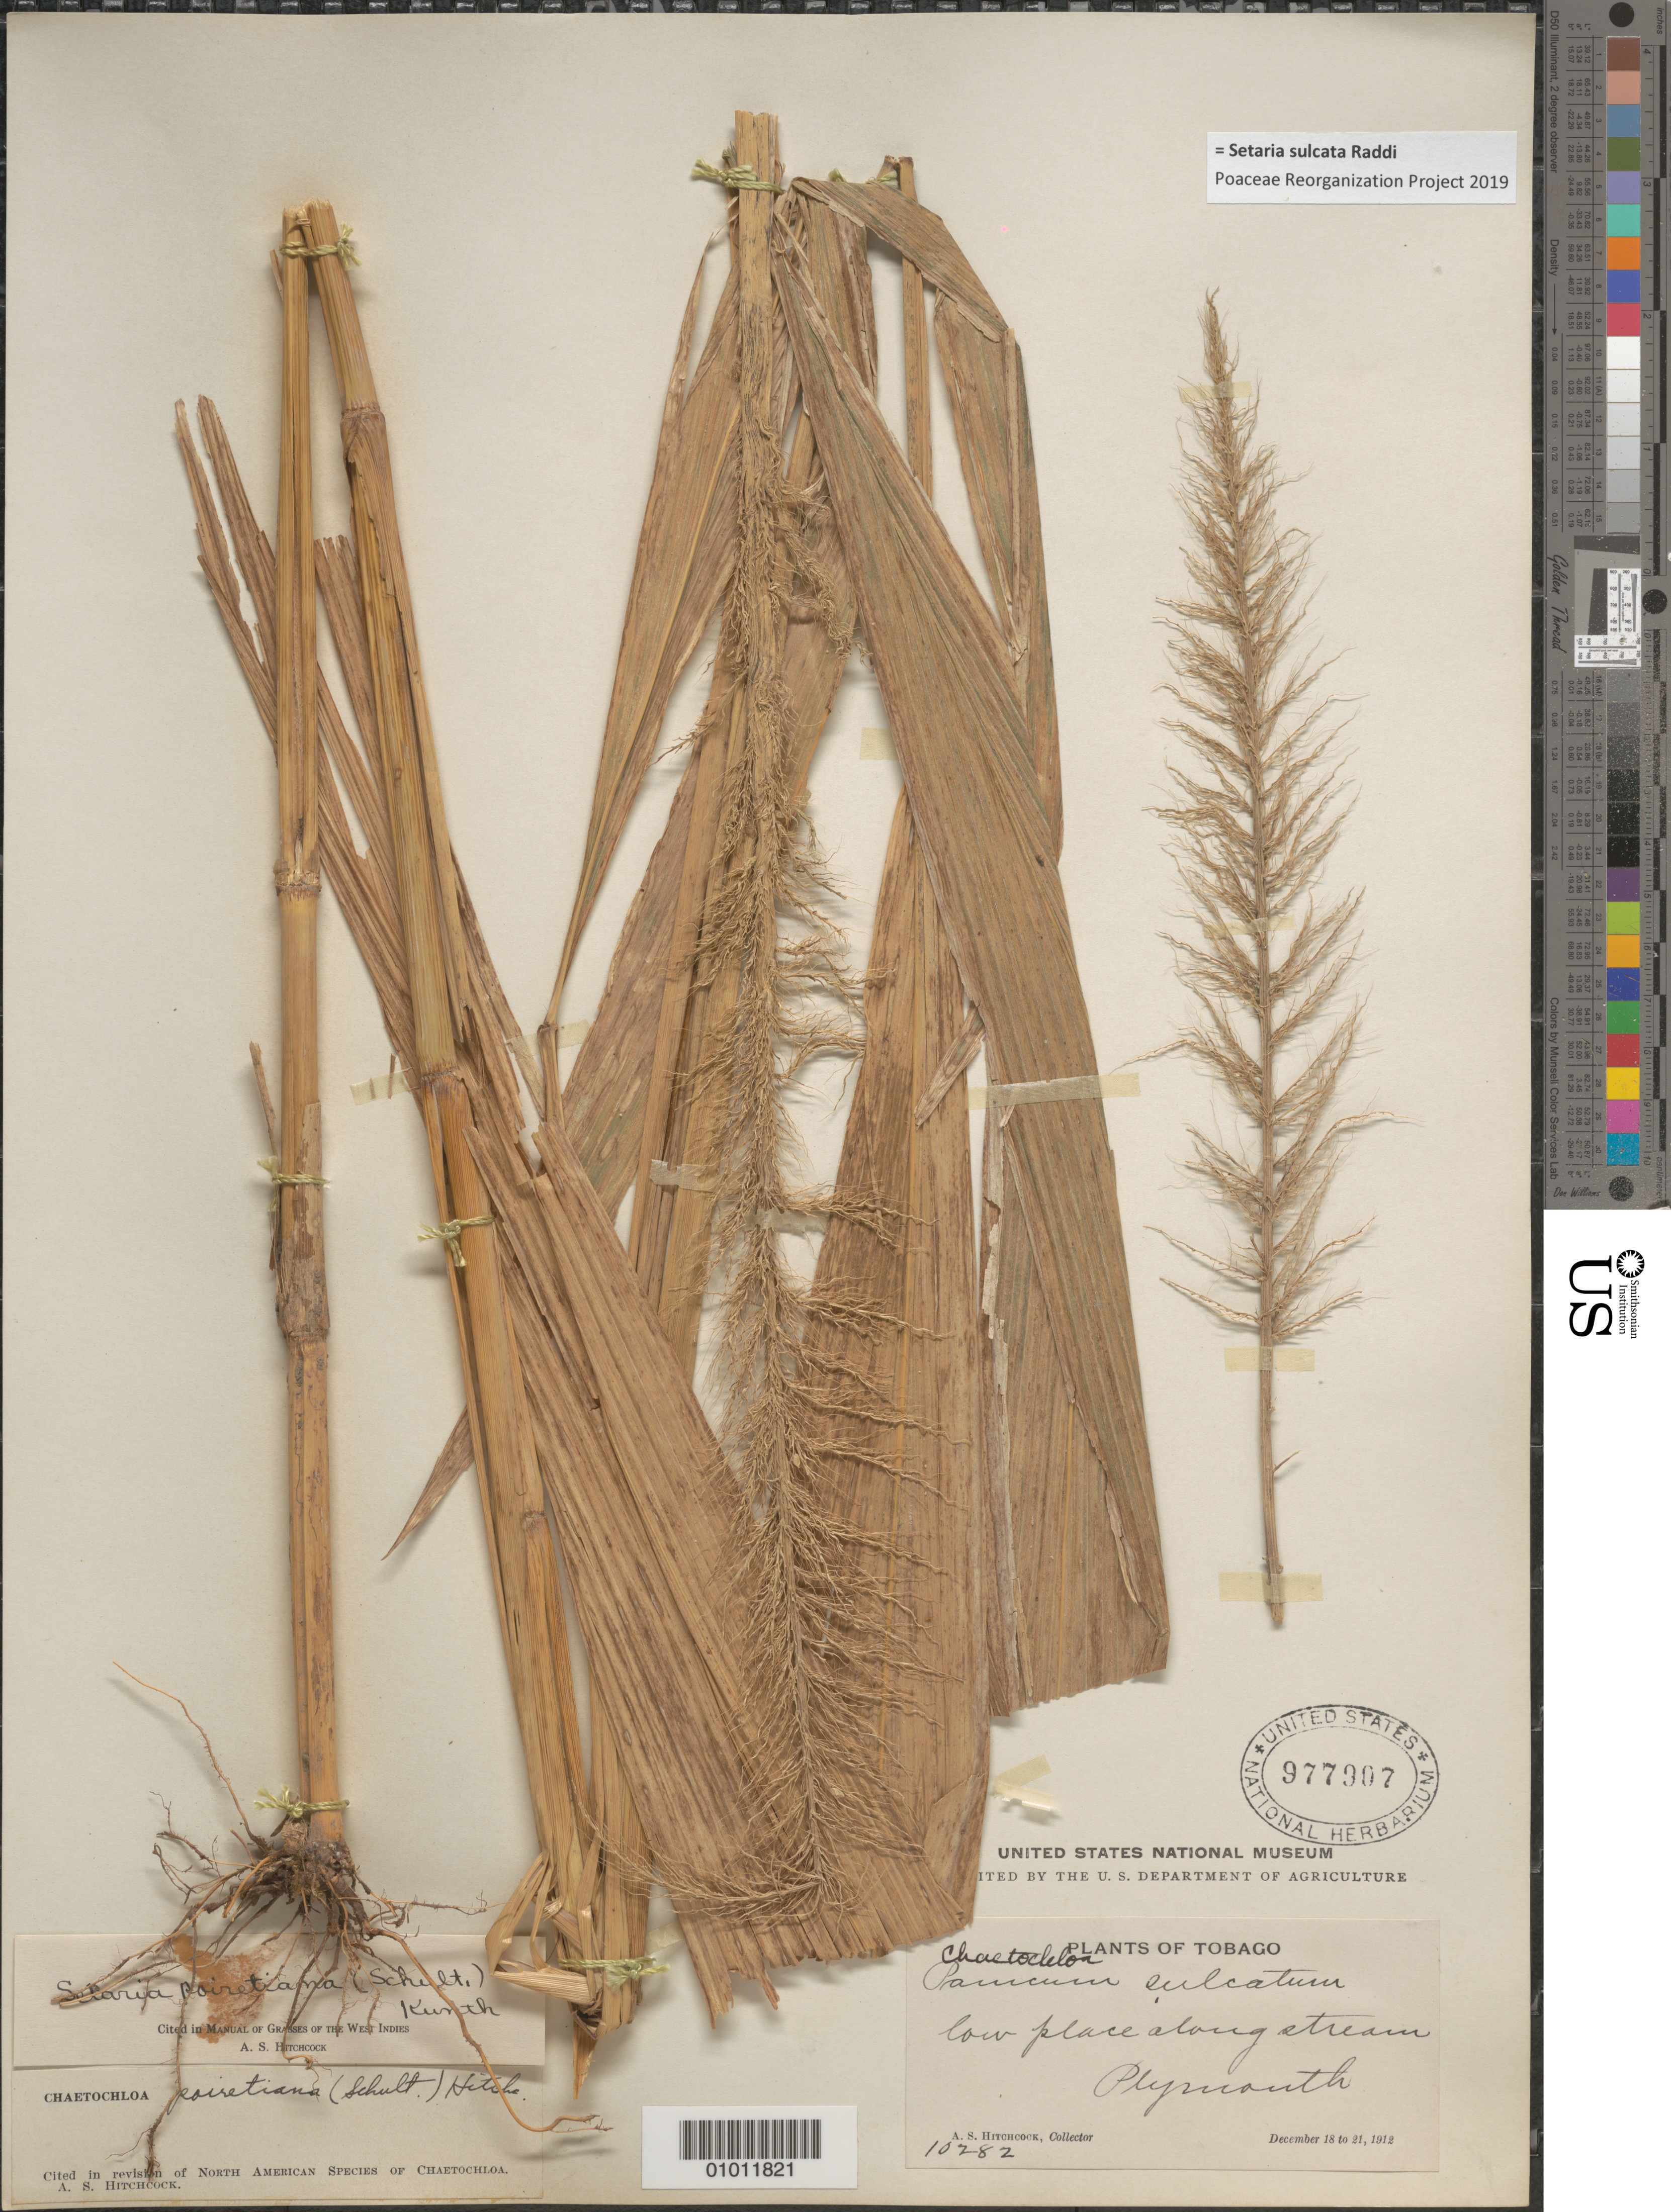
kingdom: Plantae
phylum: Tracheophyta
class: Liliopsida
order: Poales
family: Poaceae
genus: Setaria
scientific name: Setaria poiretiana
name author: (Schult.) Kunth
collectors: A. S. Hitchcock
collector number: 10282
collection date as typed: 18 Dec 1912 to 21 Dec 1912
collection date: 1912-12-18/1912-12-21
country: Trinidad and Tobago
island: Tobago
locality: Plymouth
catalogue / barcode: US 977907